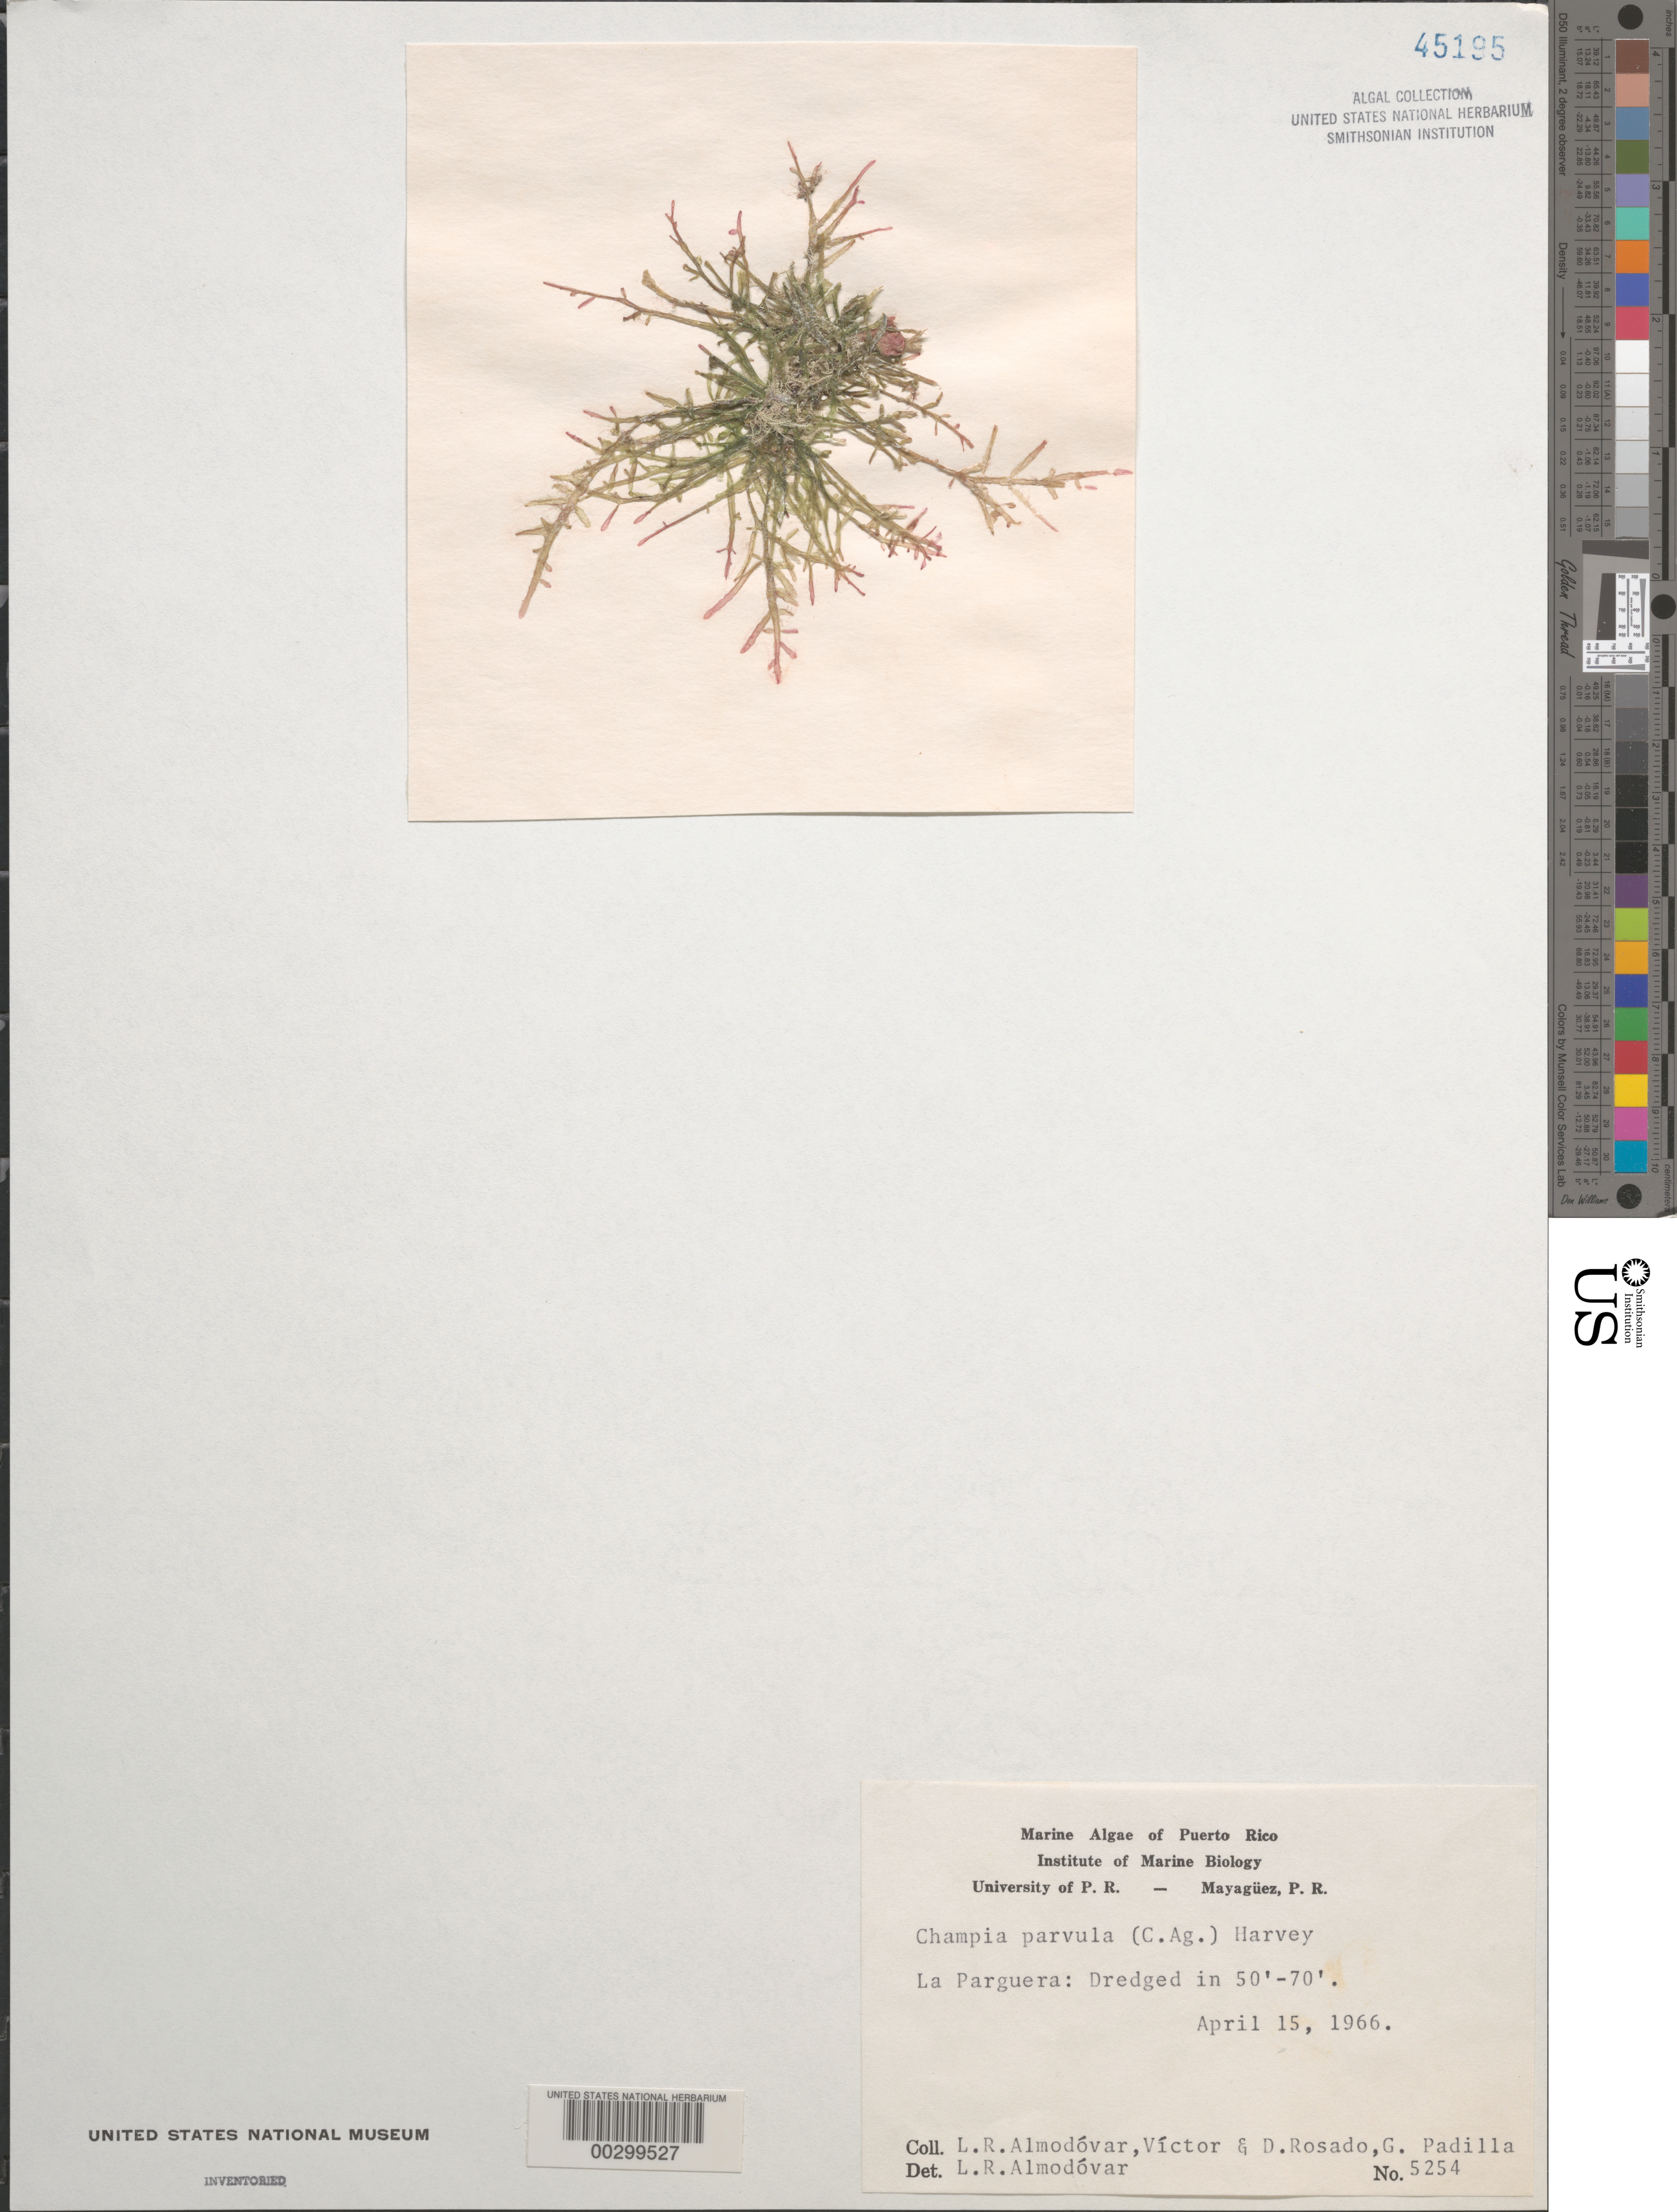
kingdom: Plantae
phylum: Rhodophyta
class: Florideophyceae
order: Rhodymeniales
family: Champiaceae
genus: Champia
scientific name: Champia parvula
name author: (C. Agardh) Harv.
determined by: Almodovar, L. R.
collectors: L. Almodovar, V. Rosado, D. Rosado & G. Padilla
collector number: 5254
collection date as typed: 15 Apr 1966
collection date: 1966-04-15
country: Puerto Rico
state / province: Lajas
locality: La Parguera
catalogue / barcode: US 45195